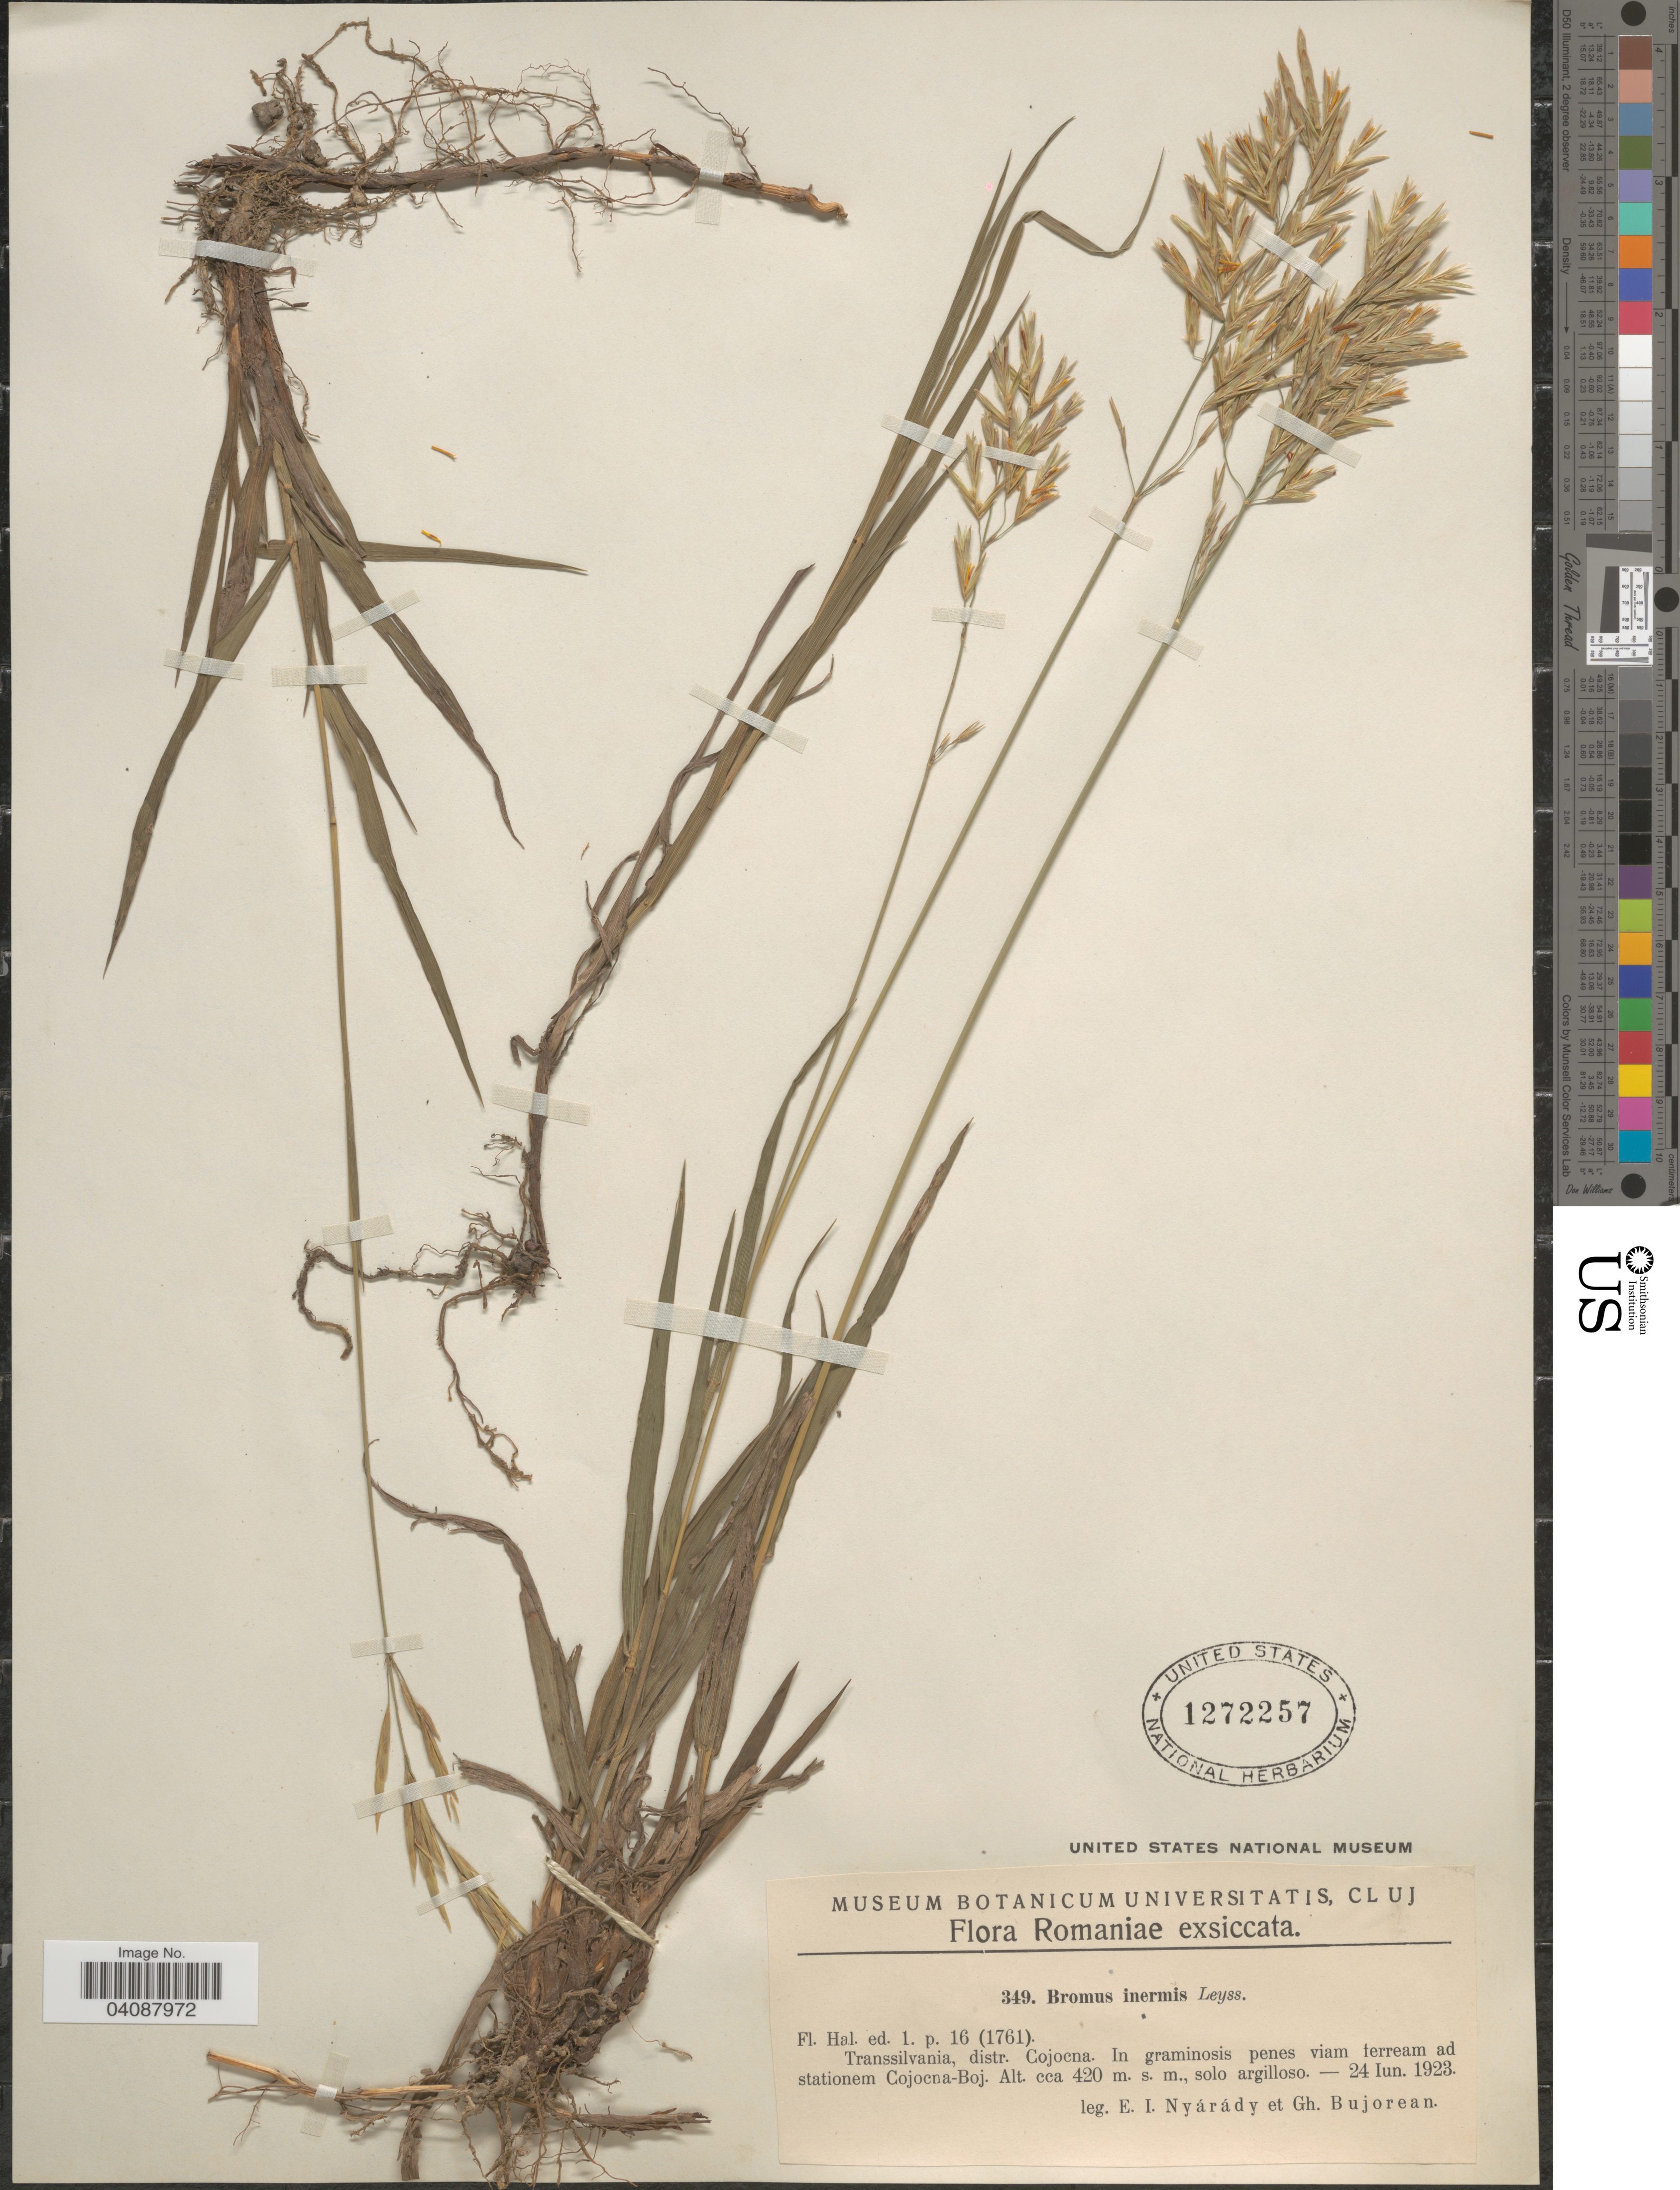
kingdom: Plantae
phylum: Tracheophyta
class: Liliopsida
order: Poales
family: Poaceae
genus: Bromus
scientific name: Bromus inermis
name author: Leyss.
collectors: E. Nyarady & G. Bujorean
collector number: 349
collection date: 1923-06-24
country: Romania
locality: Transsilvania, distr. Cojocna. In graminosis penes viam terream ad stationem Cojocna-Boj.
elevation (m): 420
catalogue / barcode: US 1272257